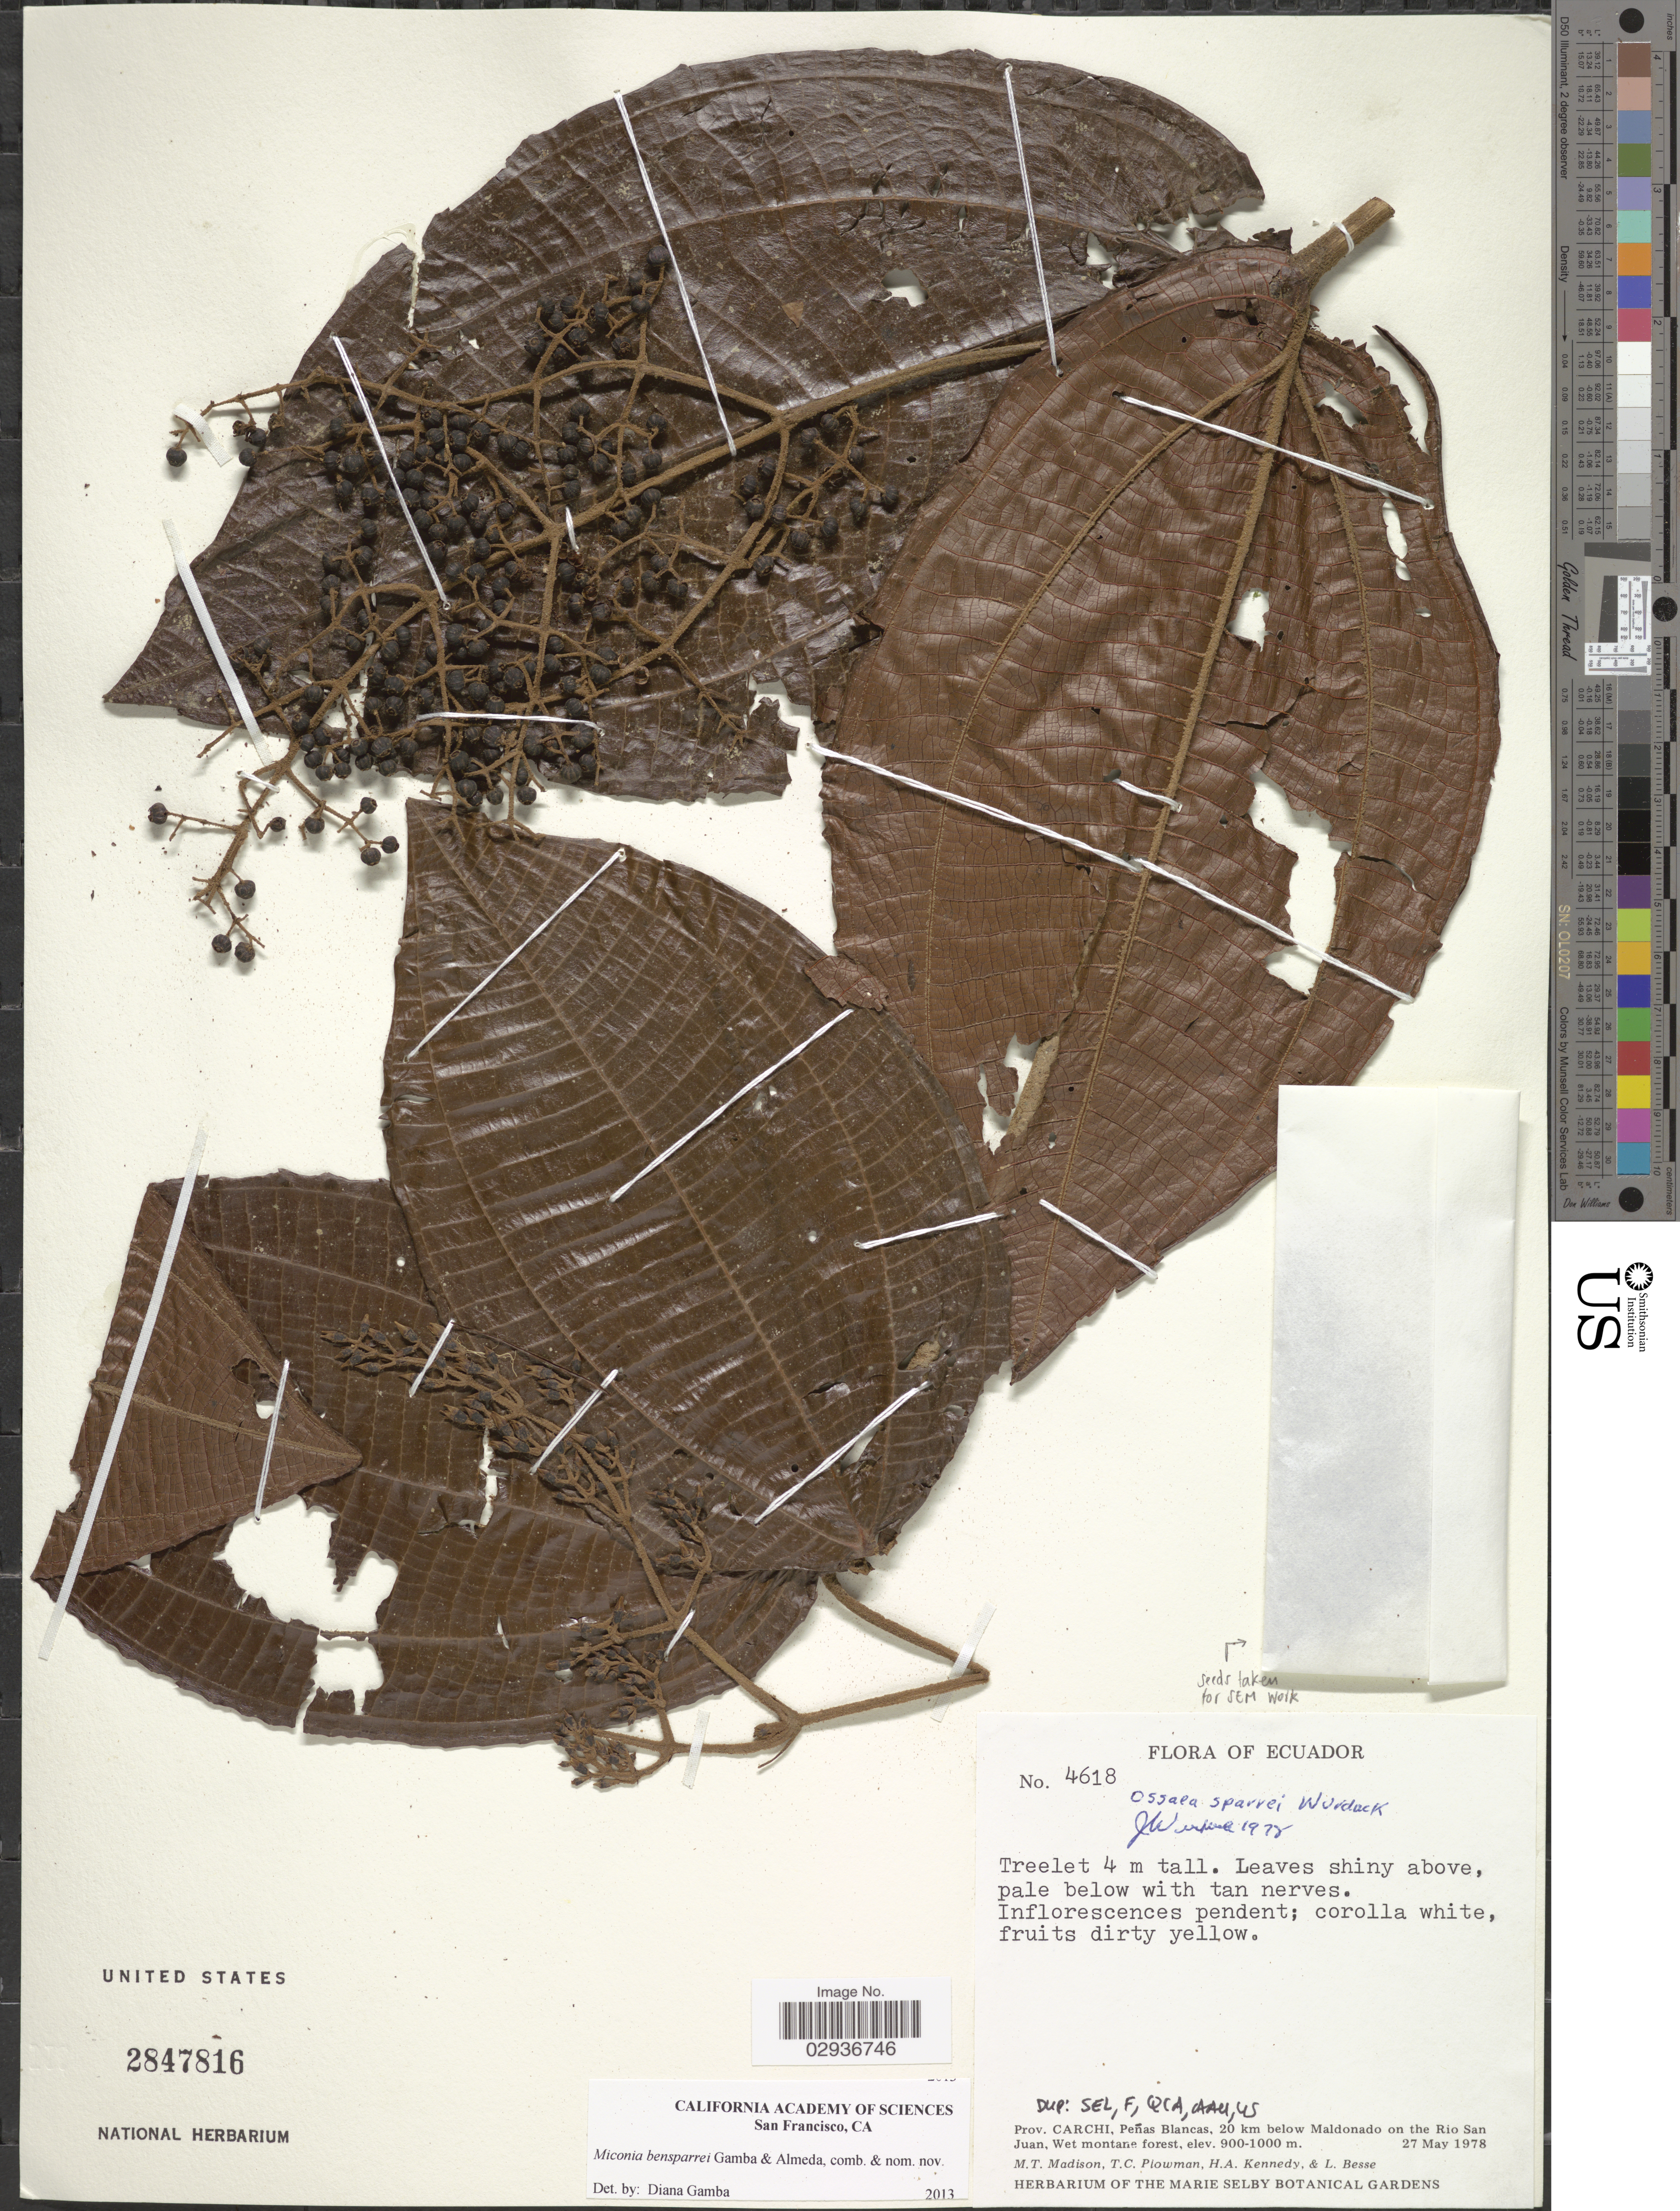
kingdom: Plantae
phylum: Tracheophyta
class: Magnoliopsida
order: Myrtales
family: Melastomataceae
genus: Miconia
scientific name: Miconia bensparrei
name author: Gamba & Almeda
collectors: M. T. Madison, T. Plowman, H. Kennedy & L. Besse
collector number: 4618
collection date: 1978-05-27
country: Ecuador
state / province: Carchi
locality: Prov. Carchi, Peñas Blancas, 20 km below Maldonado on the Rio San Juan.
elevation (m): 900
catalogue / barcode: US 2847816